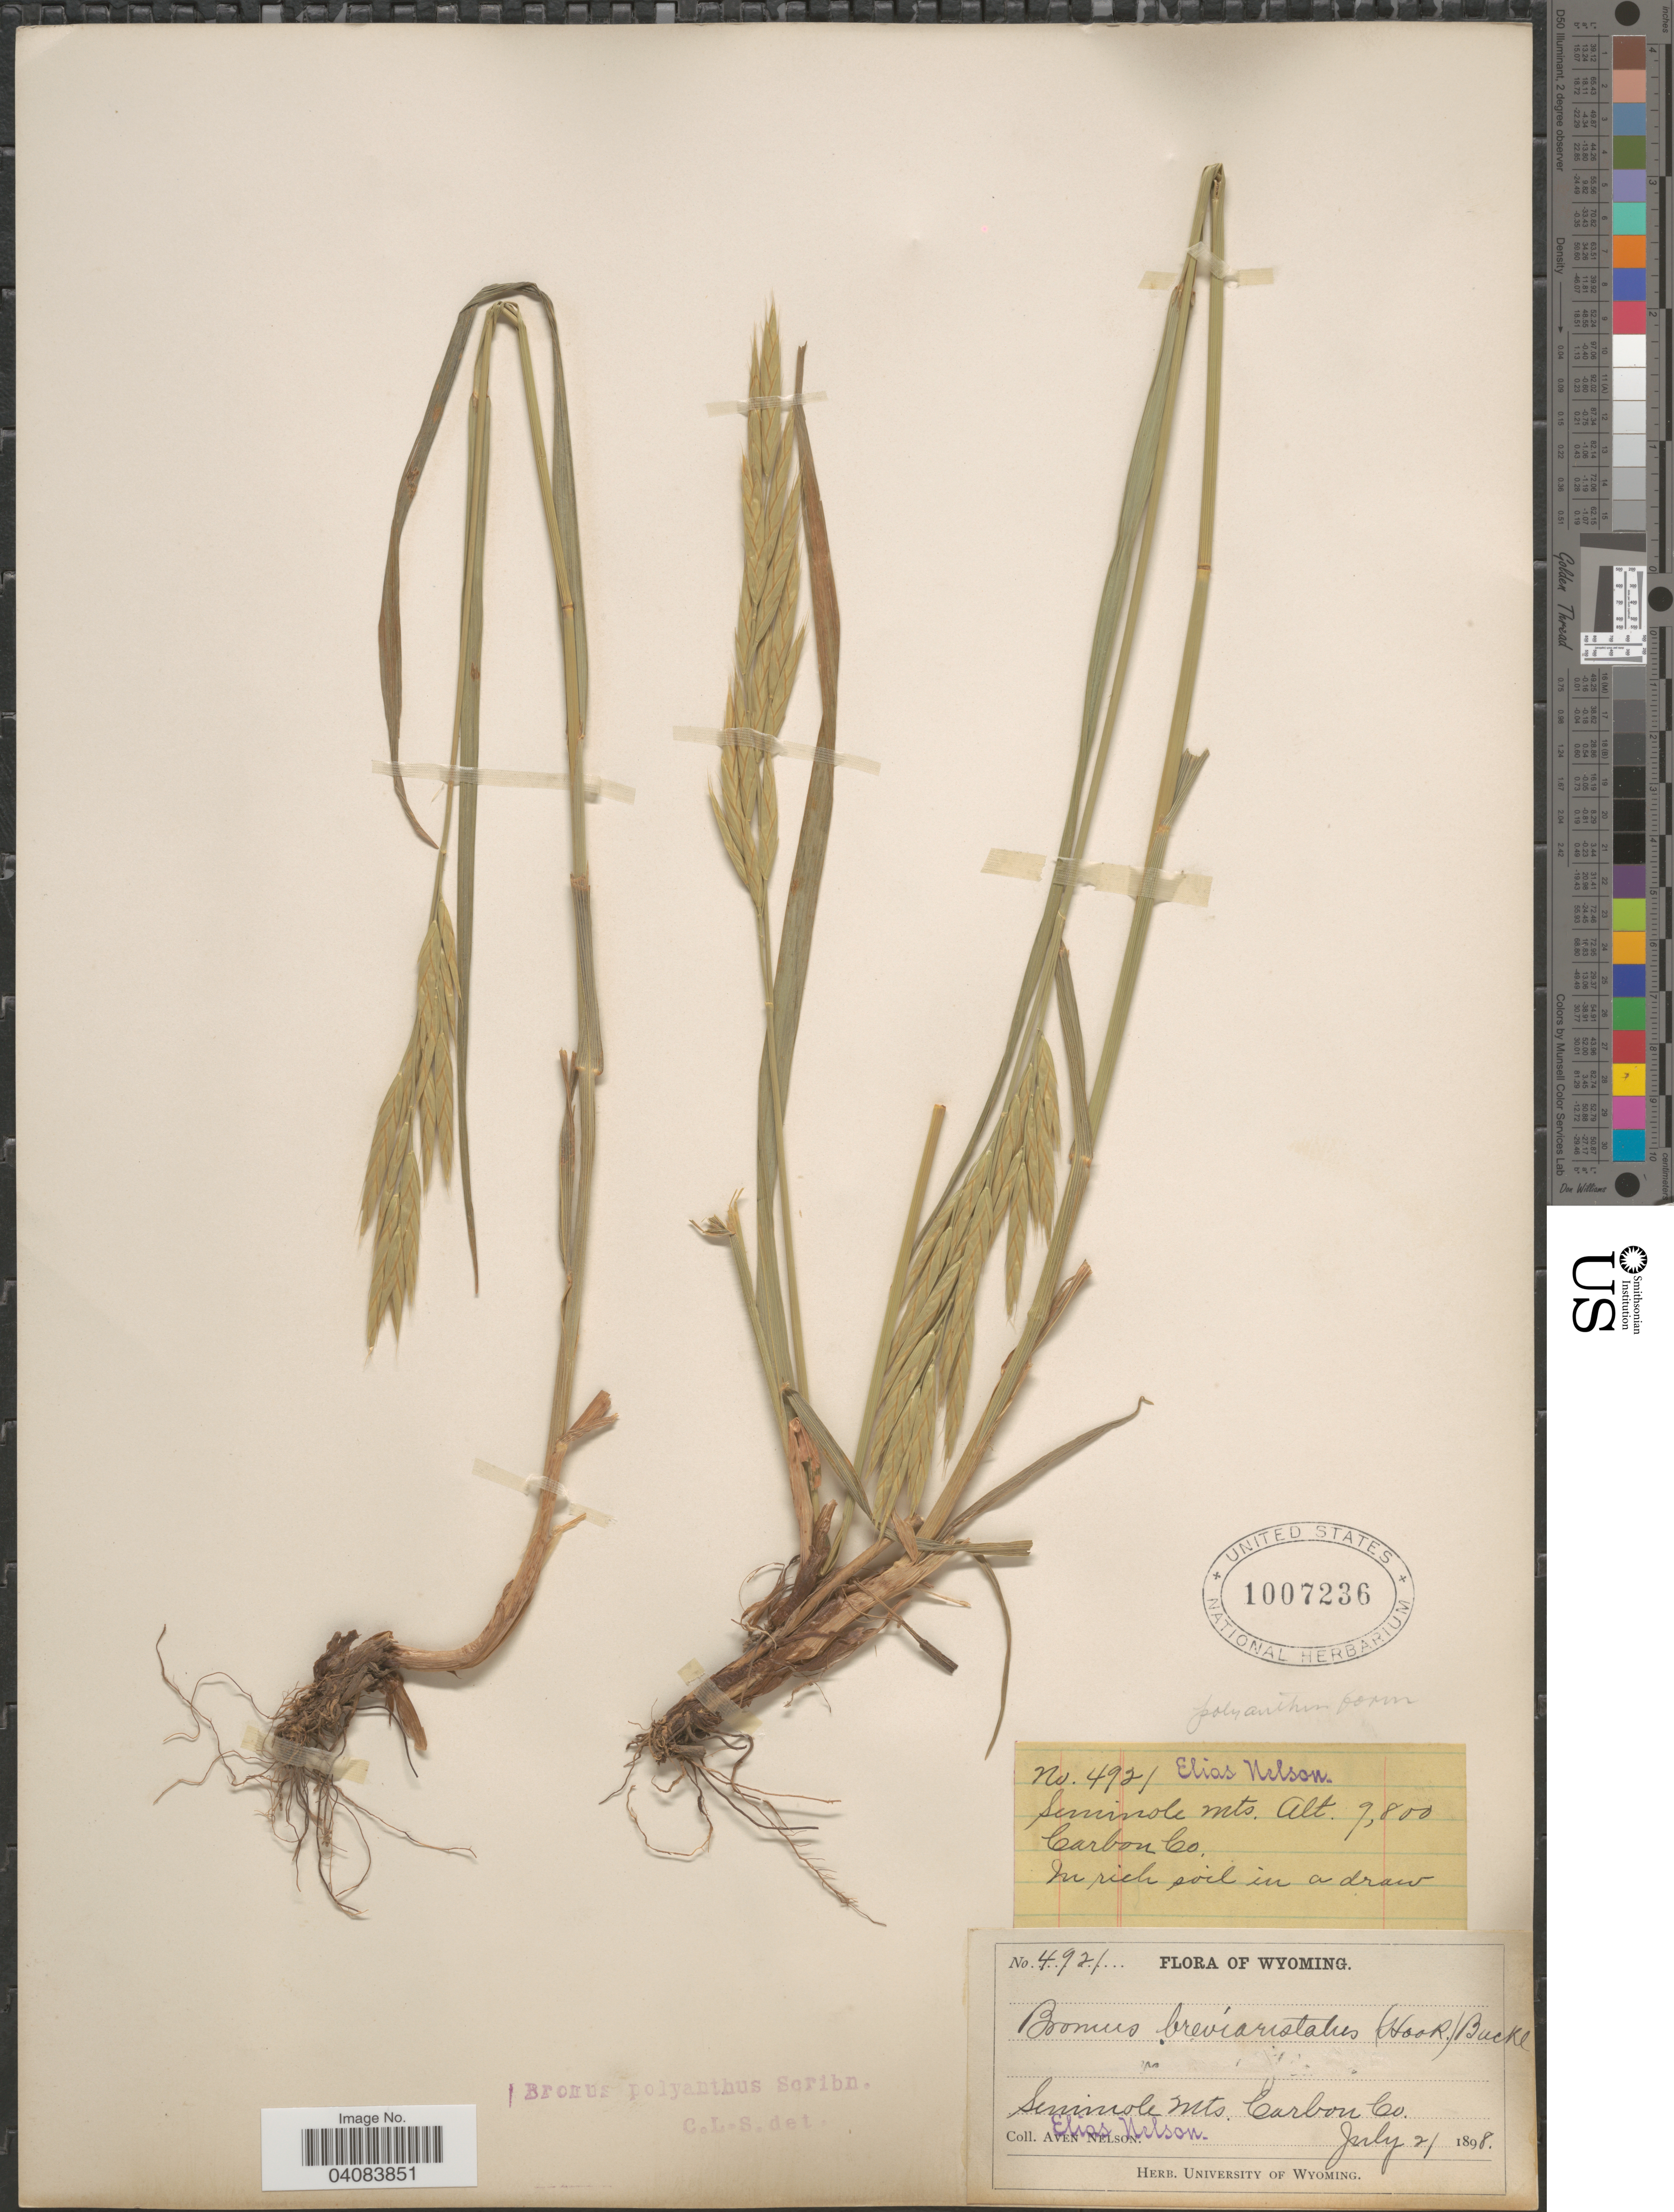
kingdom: Plantae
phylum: Tracheophyta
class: Liliopsida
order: Poales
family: Poaceae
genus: Bromus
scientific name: Bromus polyanthus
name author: Scribn. ex Shear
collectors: E. Nelson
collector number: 4921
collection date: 1898-07-21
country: United States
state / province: Wyoming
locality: Seminole Mts. Carbon Co.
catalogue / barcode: US 1007236